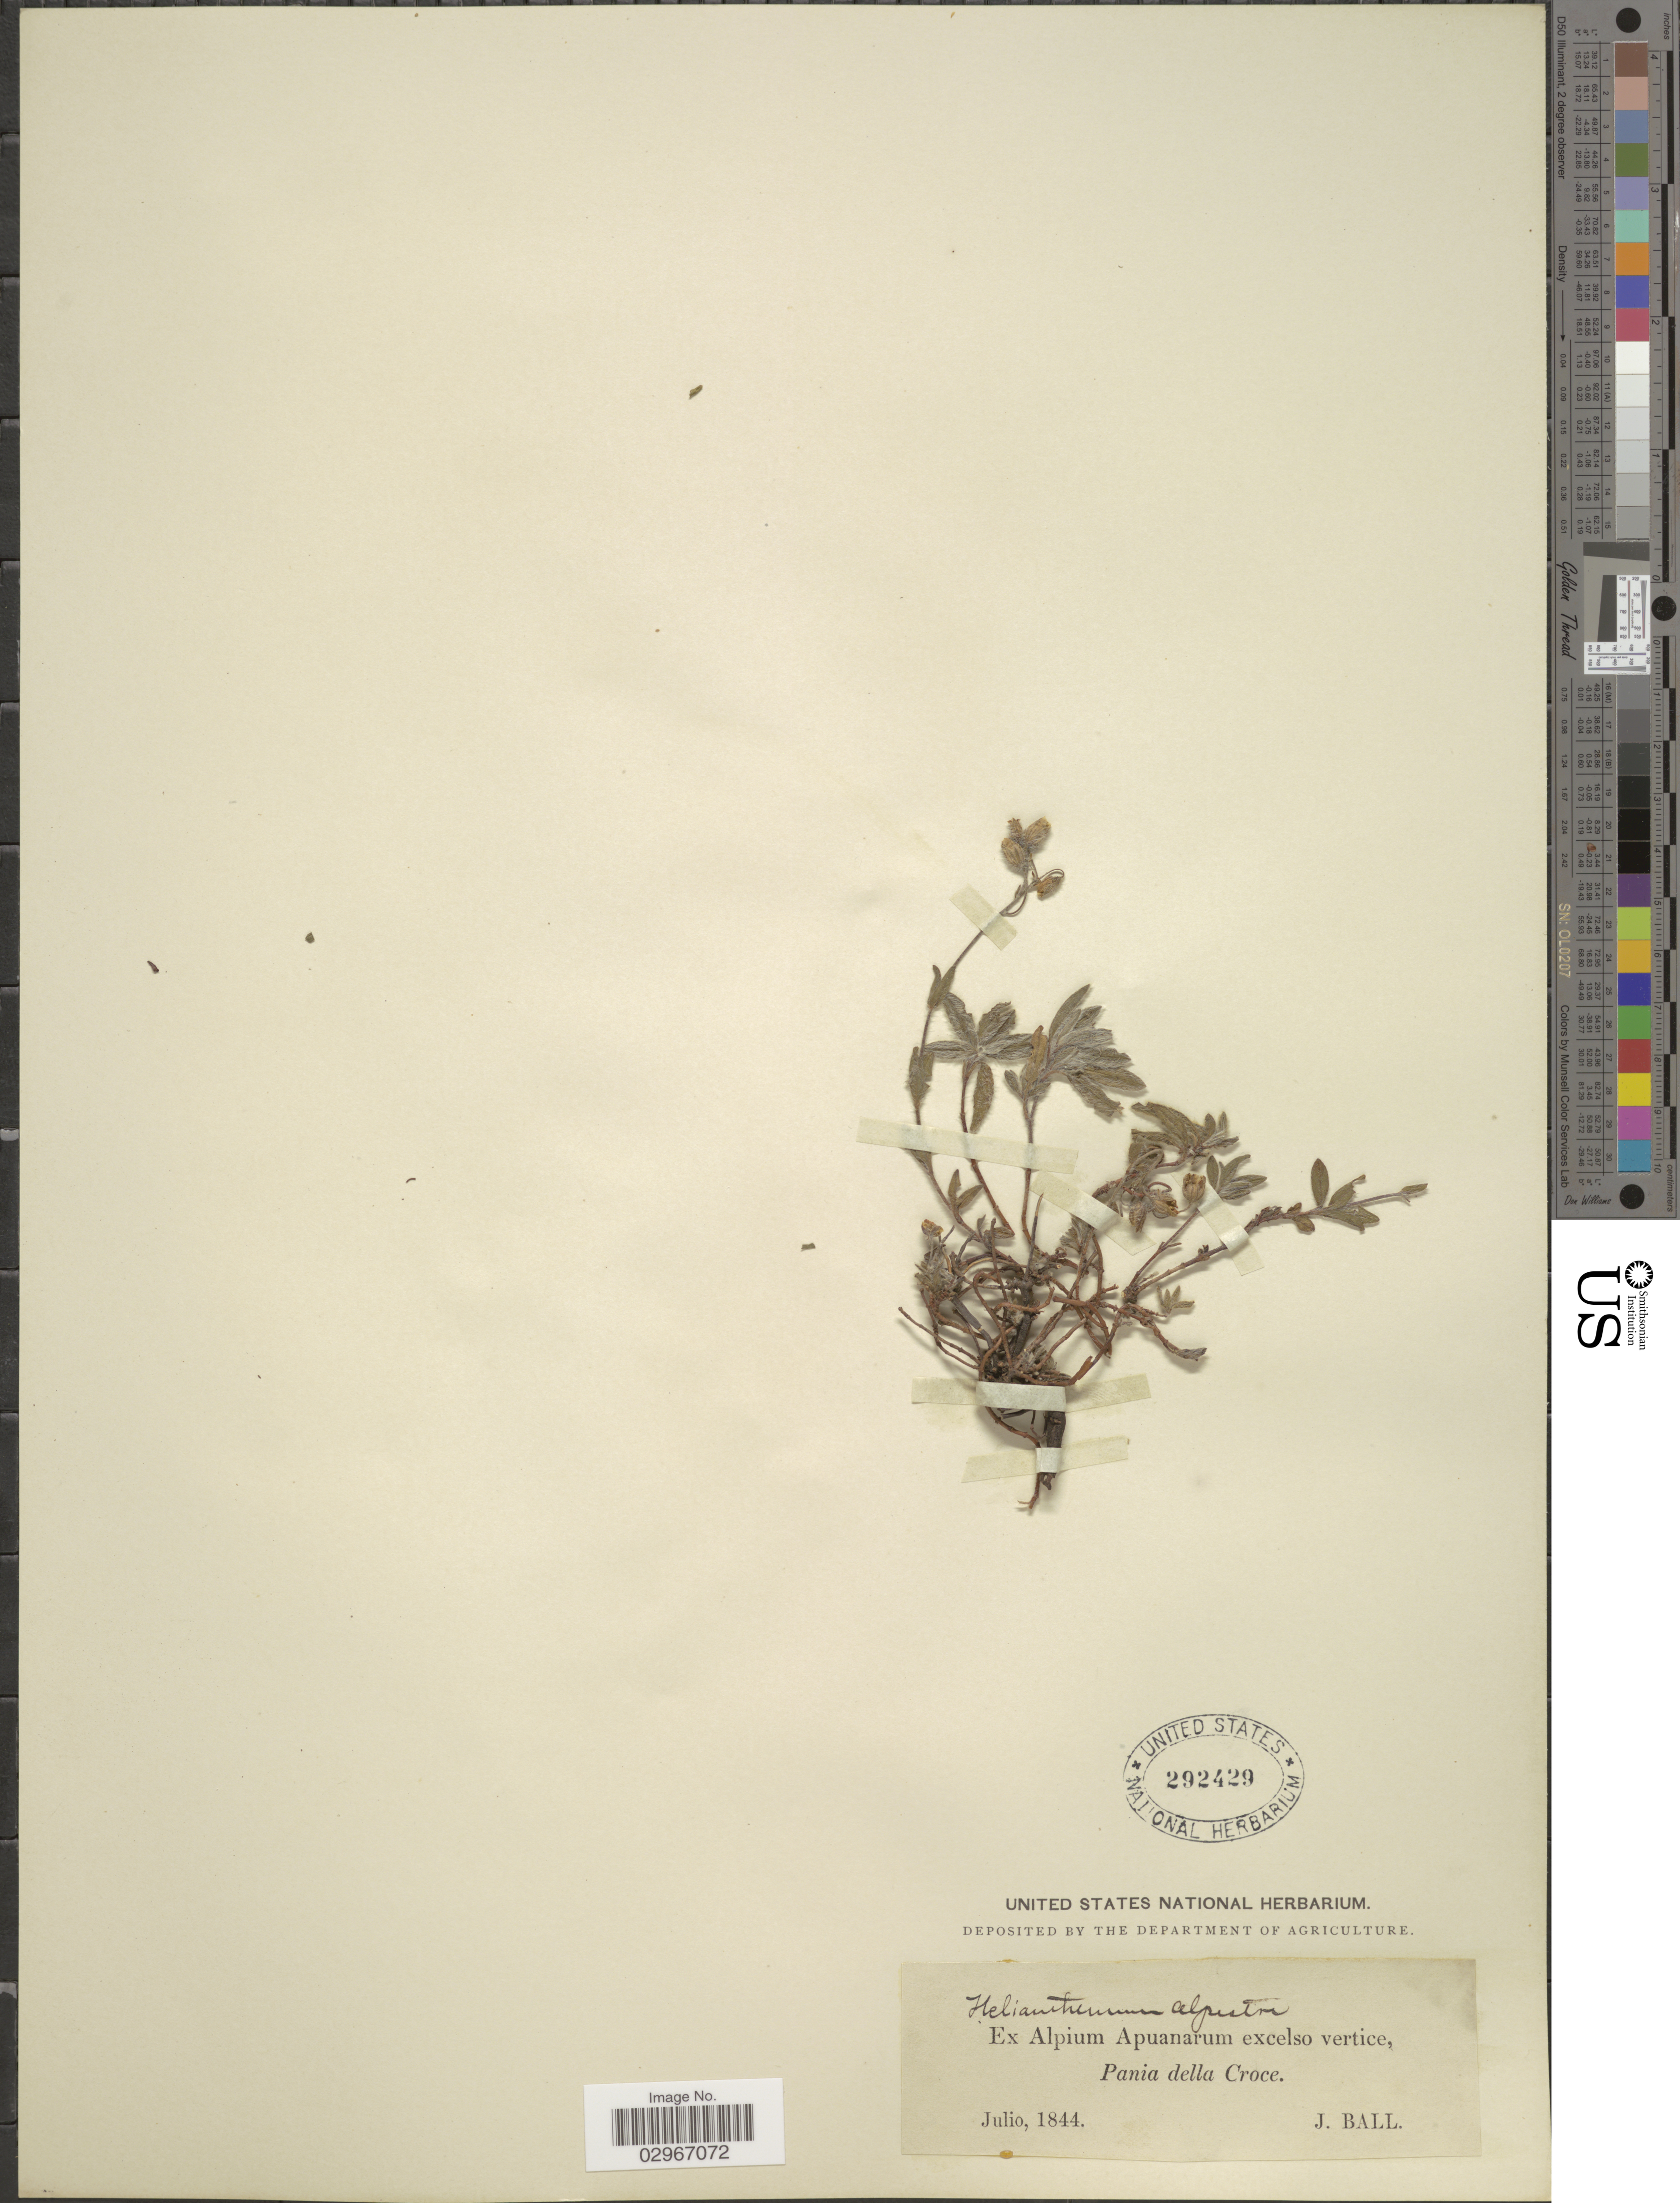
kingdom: Plantae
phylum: Tracheophyta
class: Magnoliopsida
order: Malvales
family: Cistaceae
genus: Helianthemum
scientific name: Helianthemum alpestre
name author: (Jacq.) DC.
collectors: J. Ball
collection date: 1844-07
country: Italy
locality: Ex Alpium Apuanarum excelso vertice, Pania della Croce.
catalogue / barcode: US 292429